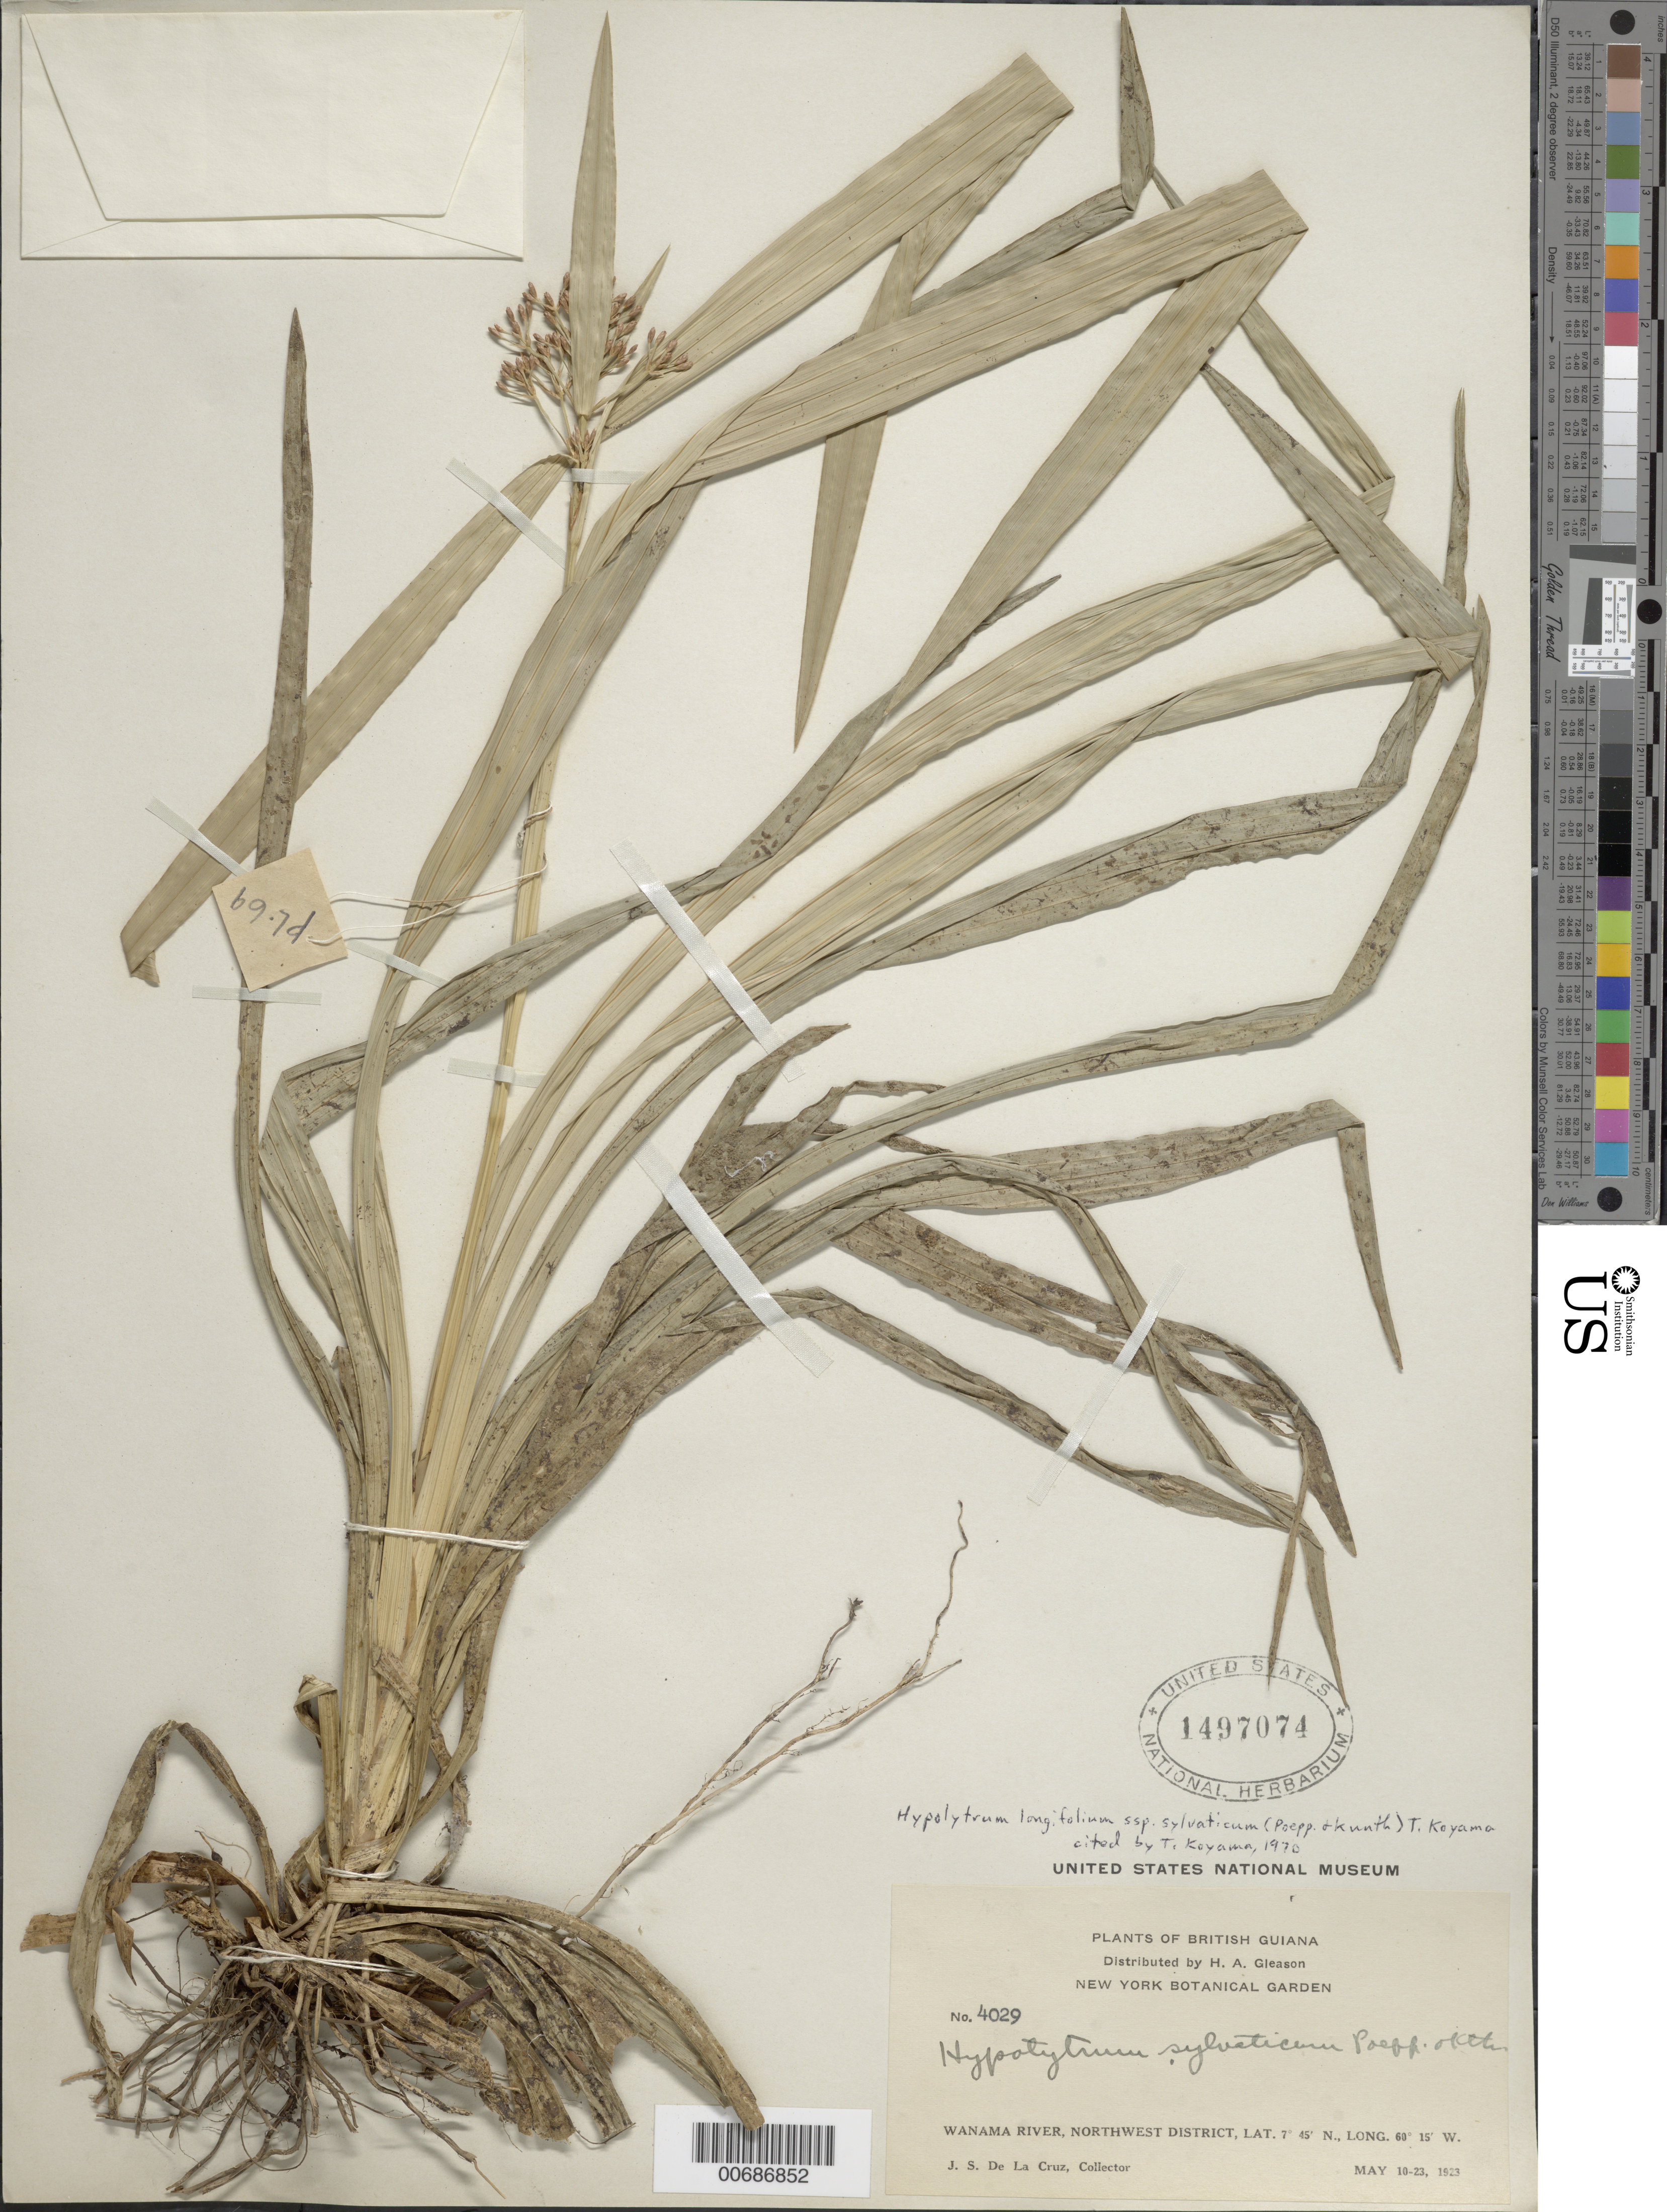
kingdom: Plantae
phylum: Tracheophyta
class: Liliopsida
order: Poales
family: Cyperaceae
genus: Hypolytrum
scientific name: Hypolytrum longifolium subsp. sylvaticum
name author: (Poepp. ex Kunth) T. Koyama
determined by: Koyama, Tetsuo M.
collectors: J. S. de la Cruz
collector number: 4029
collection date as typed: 10-May-23 to 23-May-23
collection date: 1923-05-10/1923-05-23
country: Guyana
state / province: Barima-Waini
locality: Wanama R., NW District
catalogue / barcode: US 1497074